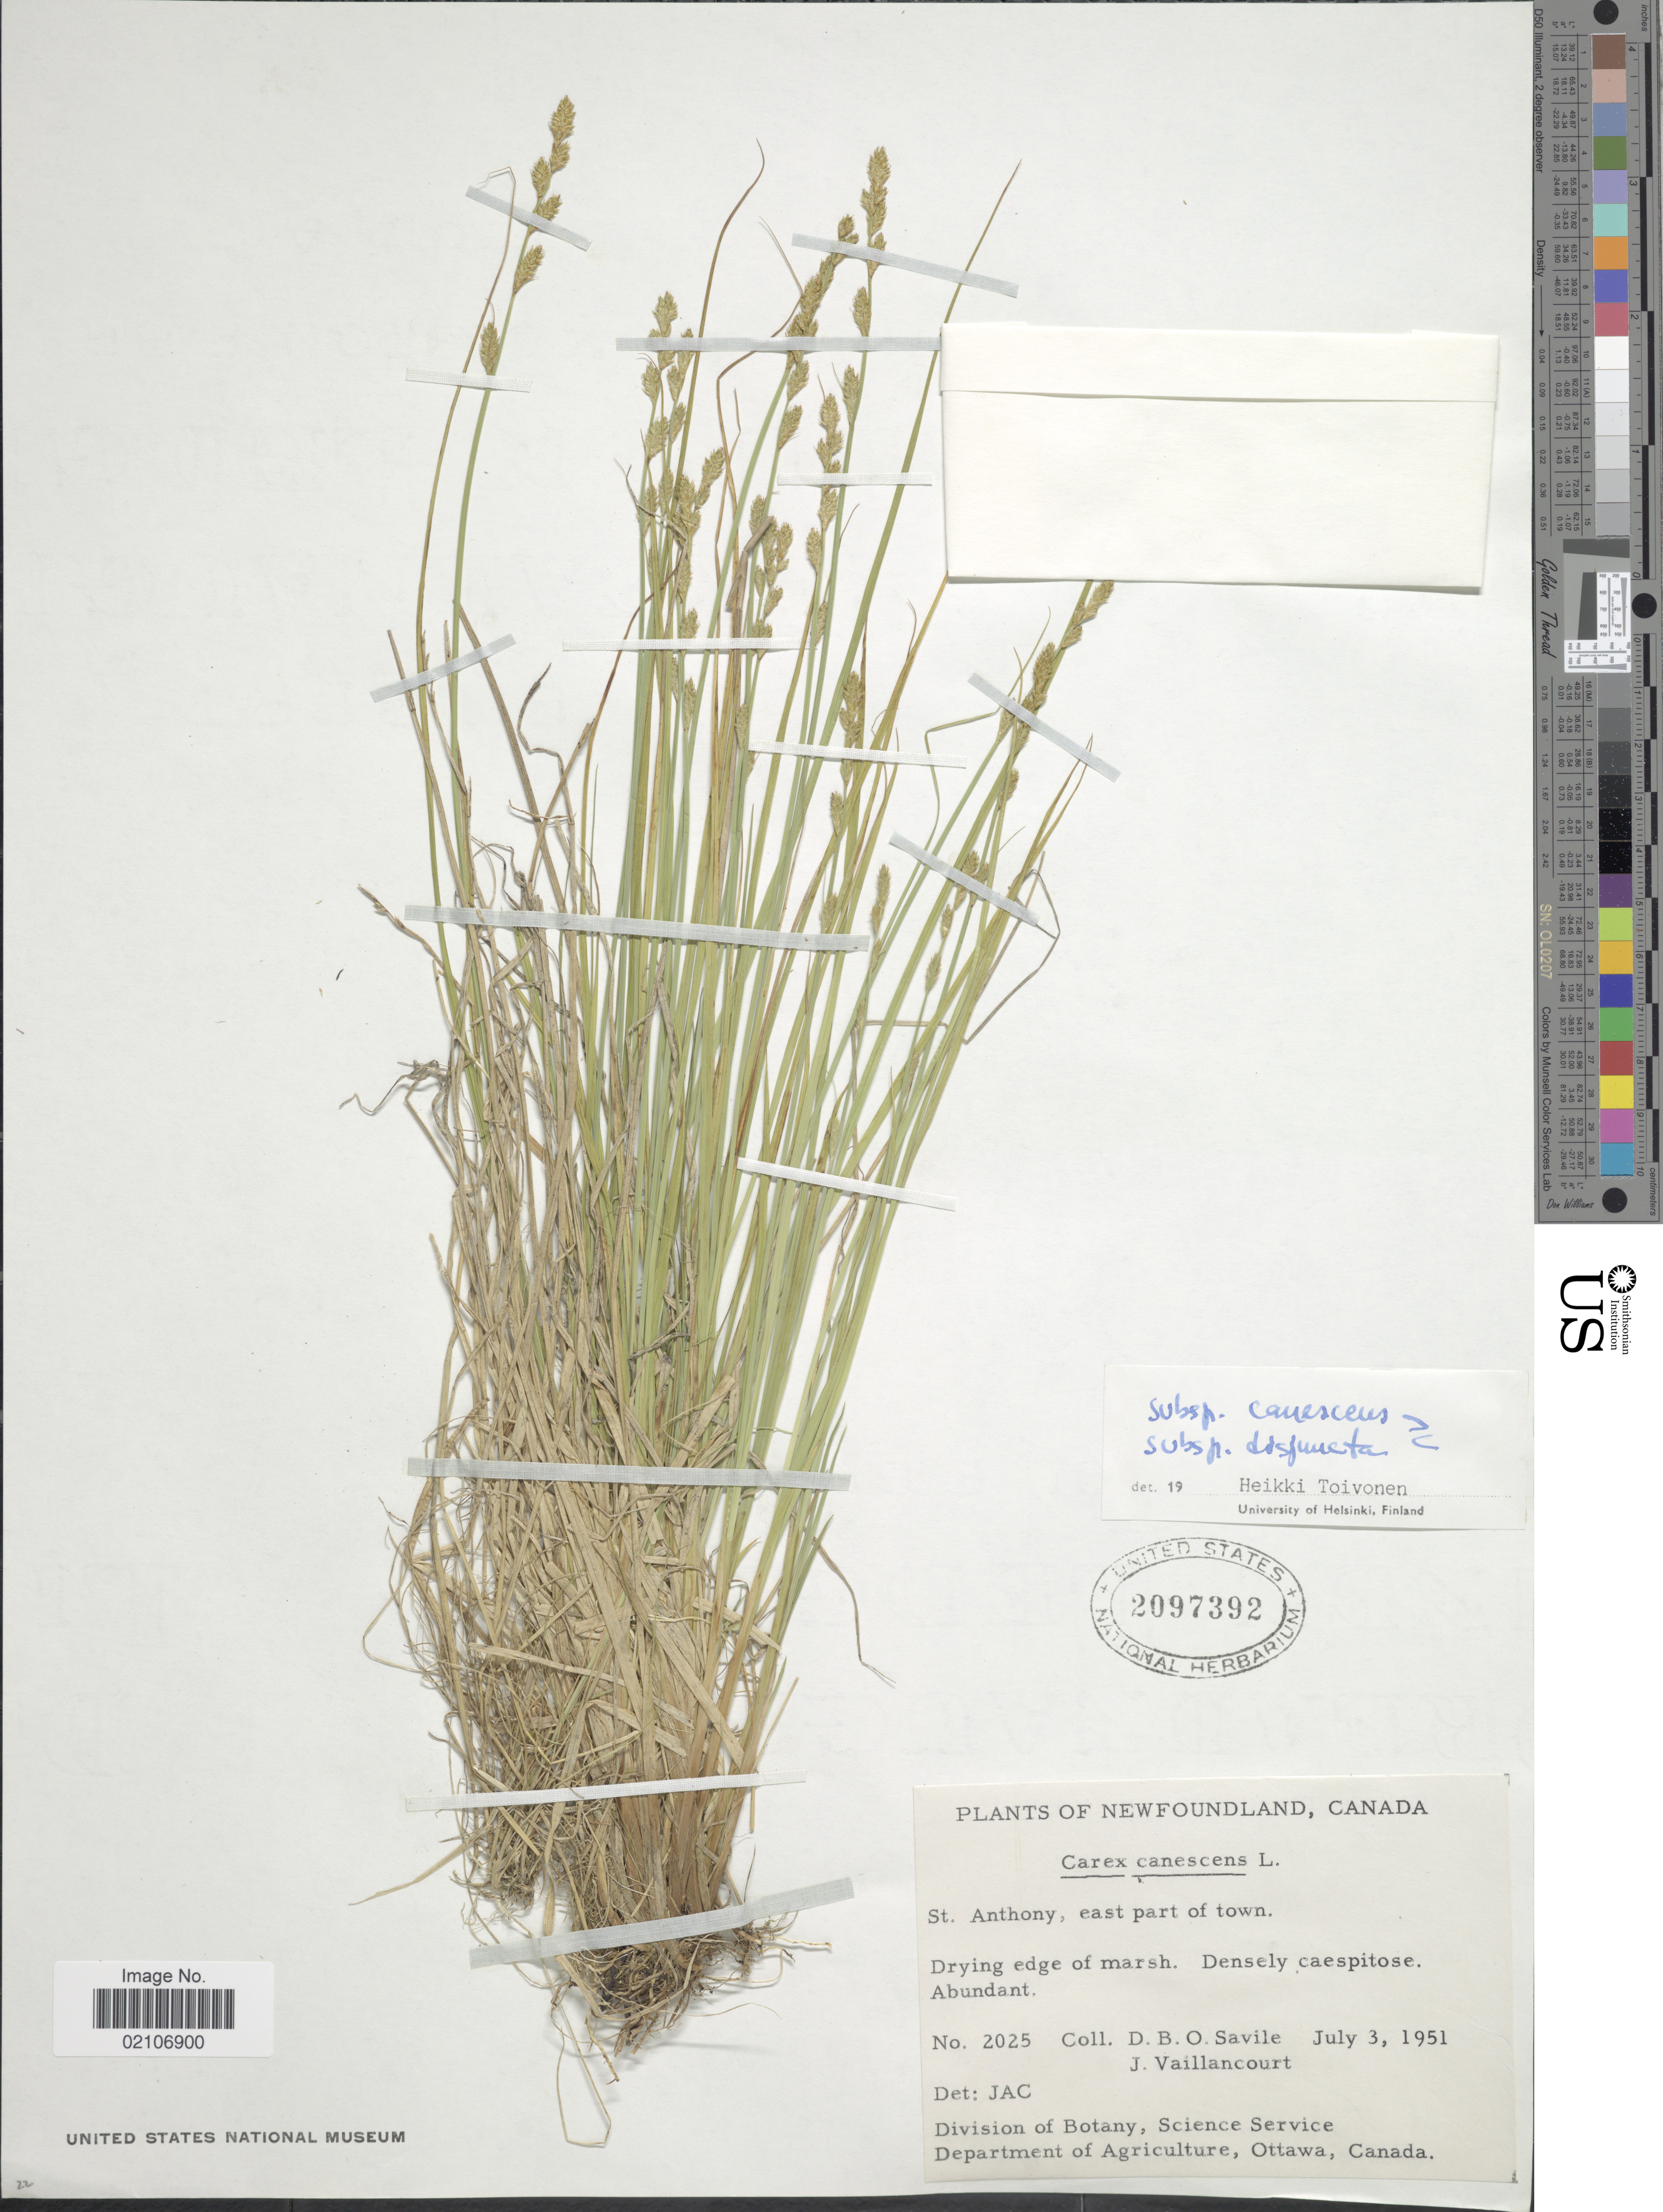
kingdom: Plantae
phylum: Tracheophyta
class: Liliopsida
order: Poales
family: Cyperaceae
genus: Carex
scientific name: Carex canescens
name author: L.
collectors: D. Savile & J. Vaillancourt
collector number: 2025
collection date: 1951-07-03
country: Canada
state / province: Newfoundland and Labrador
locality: Newfoundland, Canada. St. Anthony, east part of town.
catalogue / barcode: US 2097392